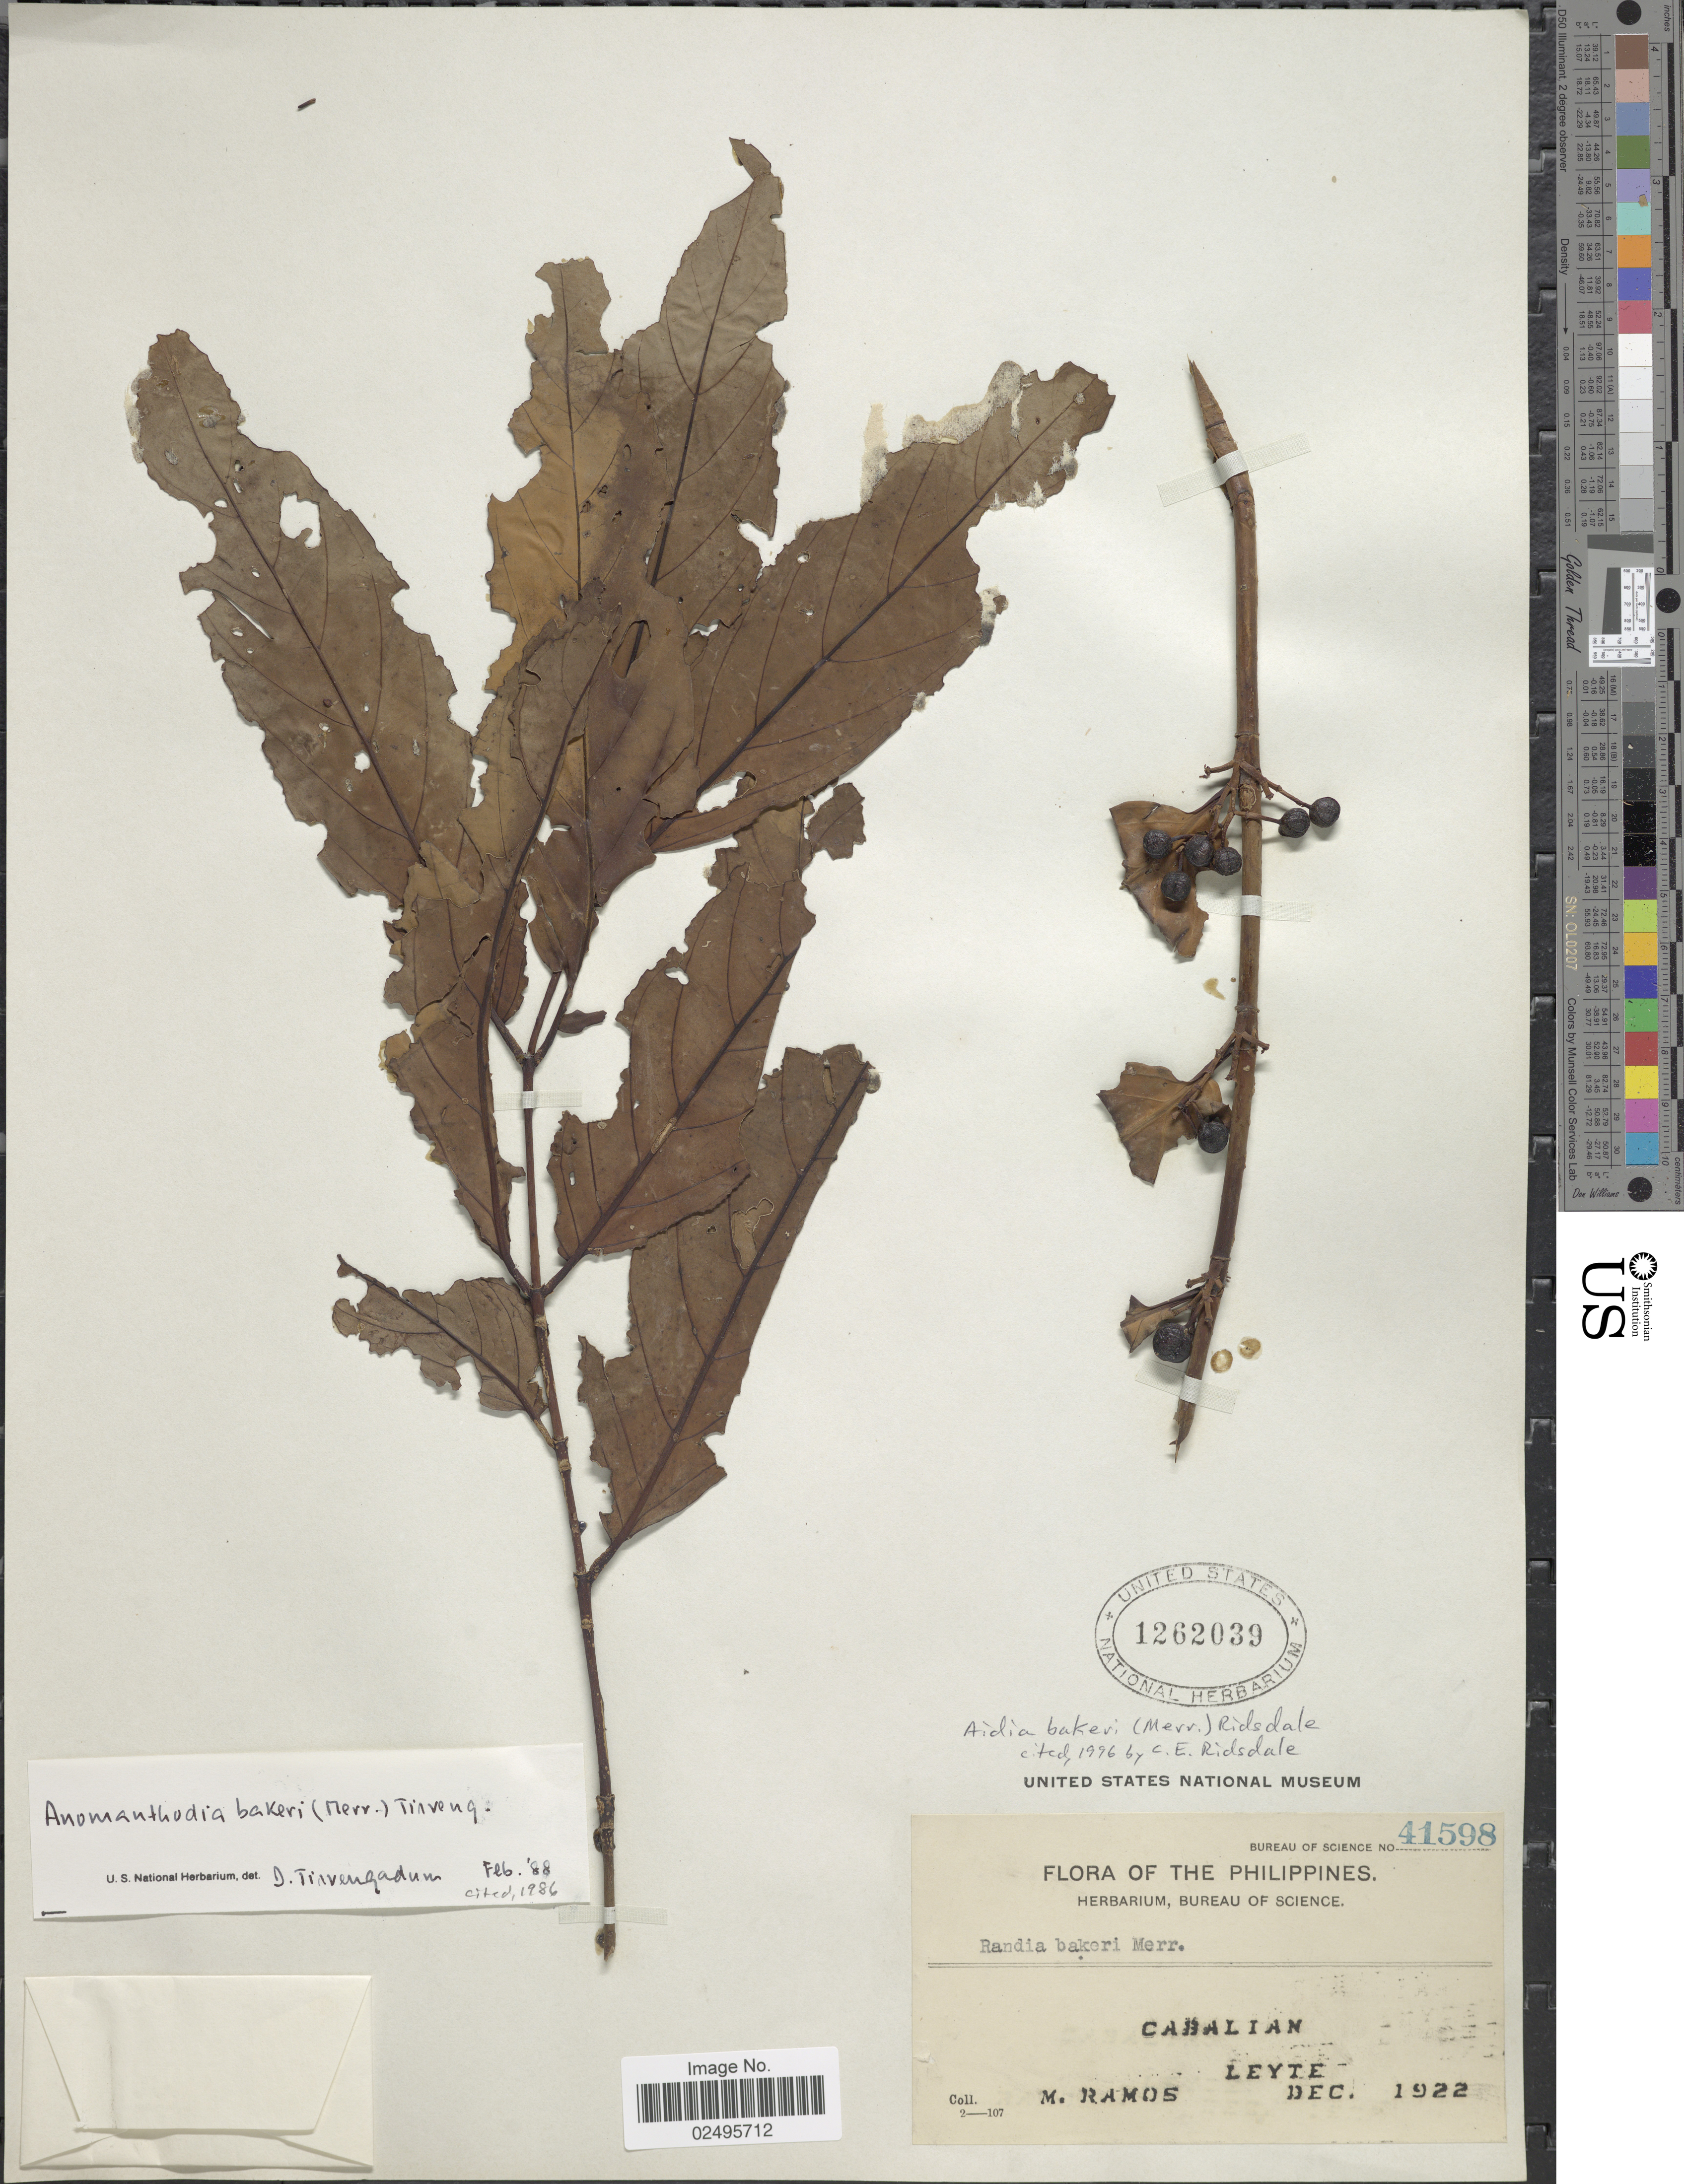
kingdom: Plantae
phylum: Tracheophyta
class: Magnoliopsida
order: Gentianales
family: Rubiaceae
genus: Aidia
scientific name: Aidia bakeri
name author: (Merr.) Ridsdale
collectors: M. Ramos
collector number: Bureau of Science 41598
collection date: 1922-12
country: Philippines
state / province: Eastern Visayas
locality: Cabalian. Leyte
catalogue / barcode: US 1262039